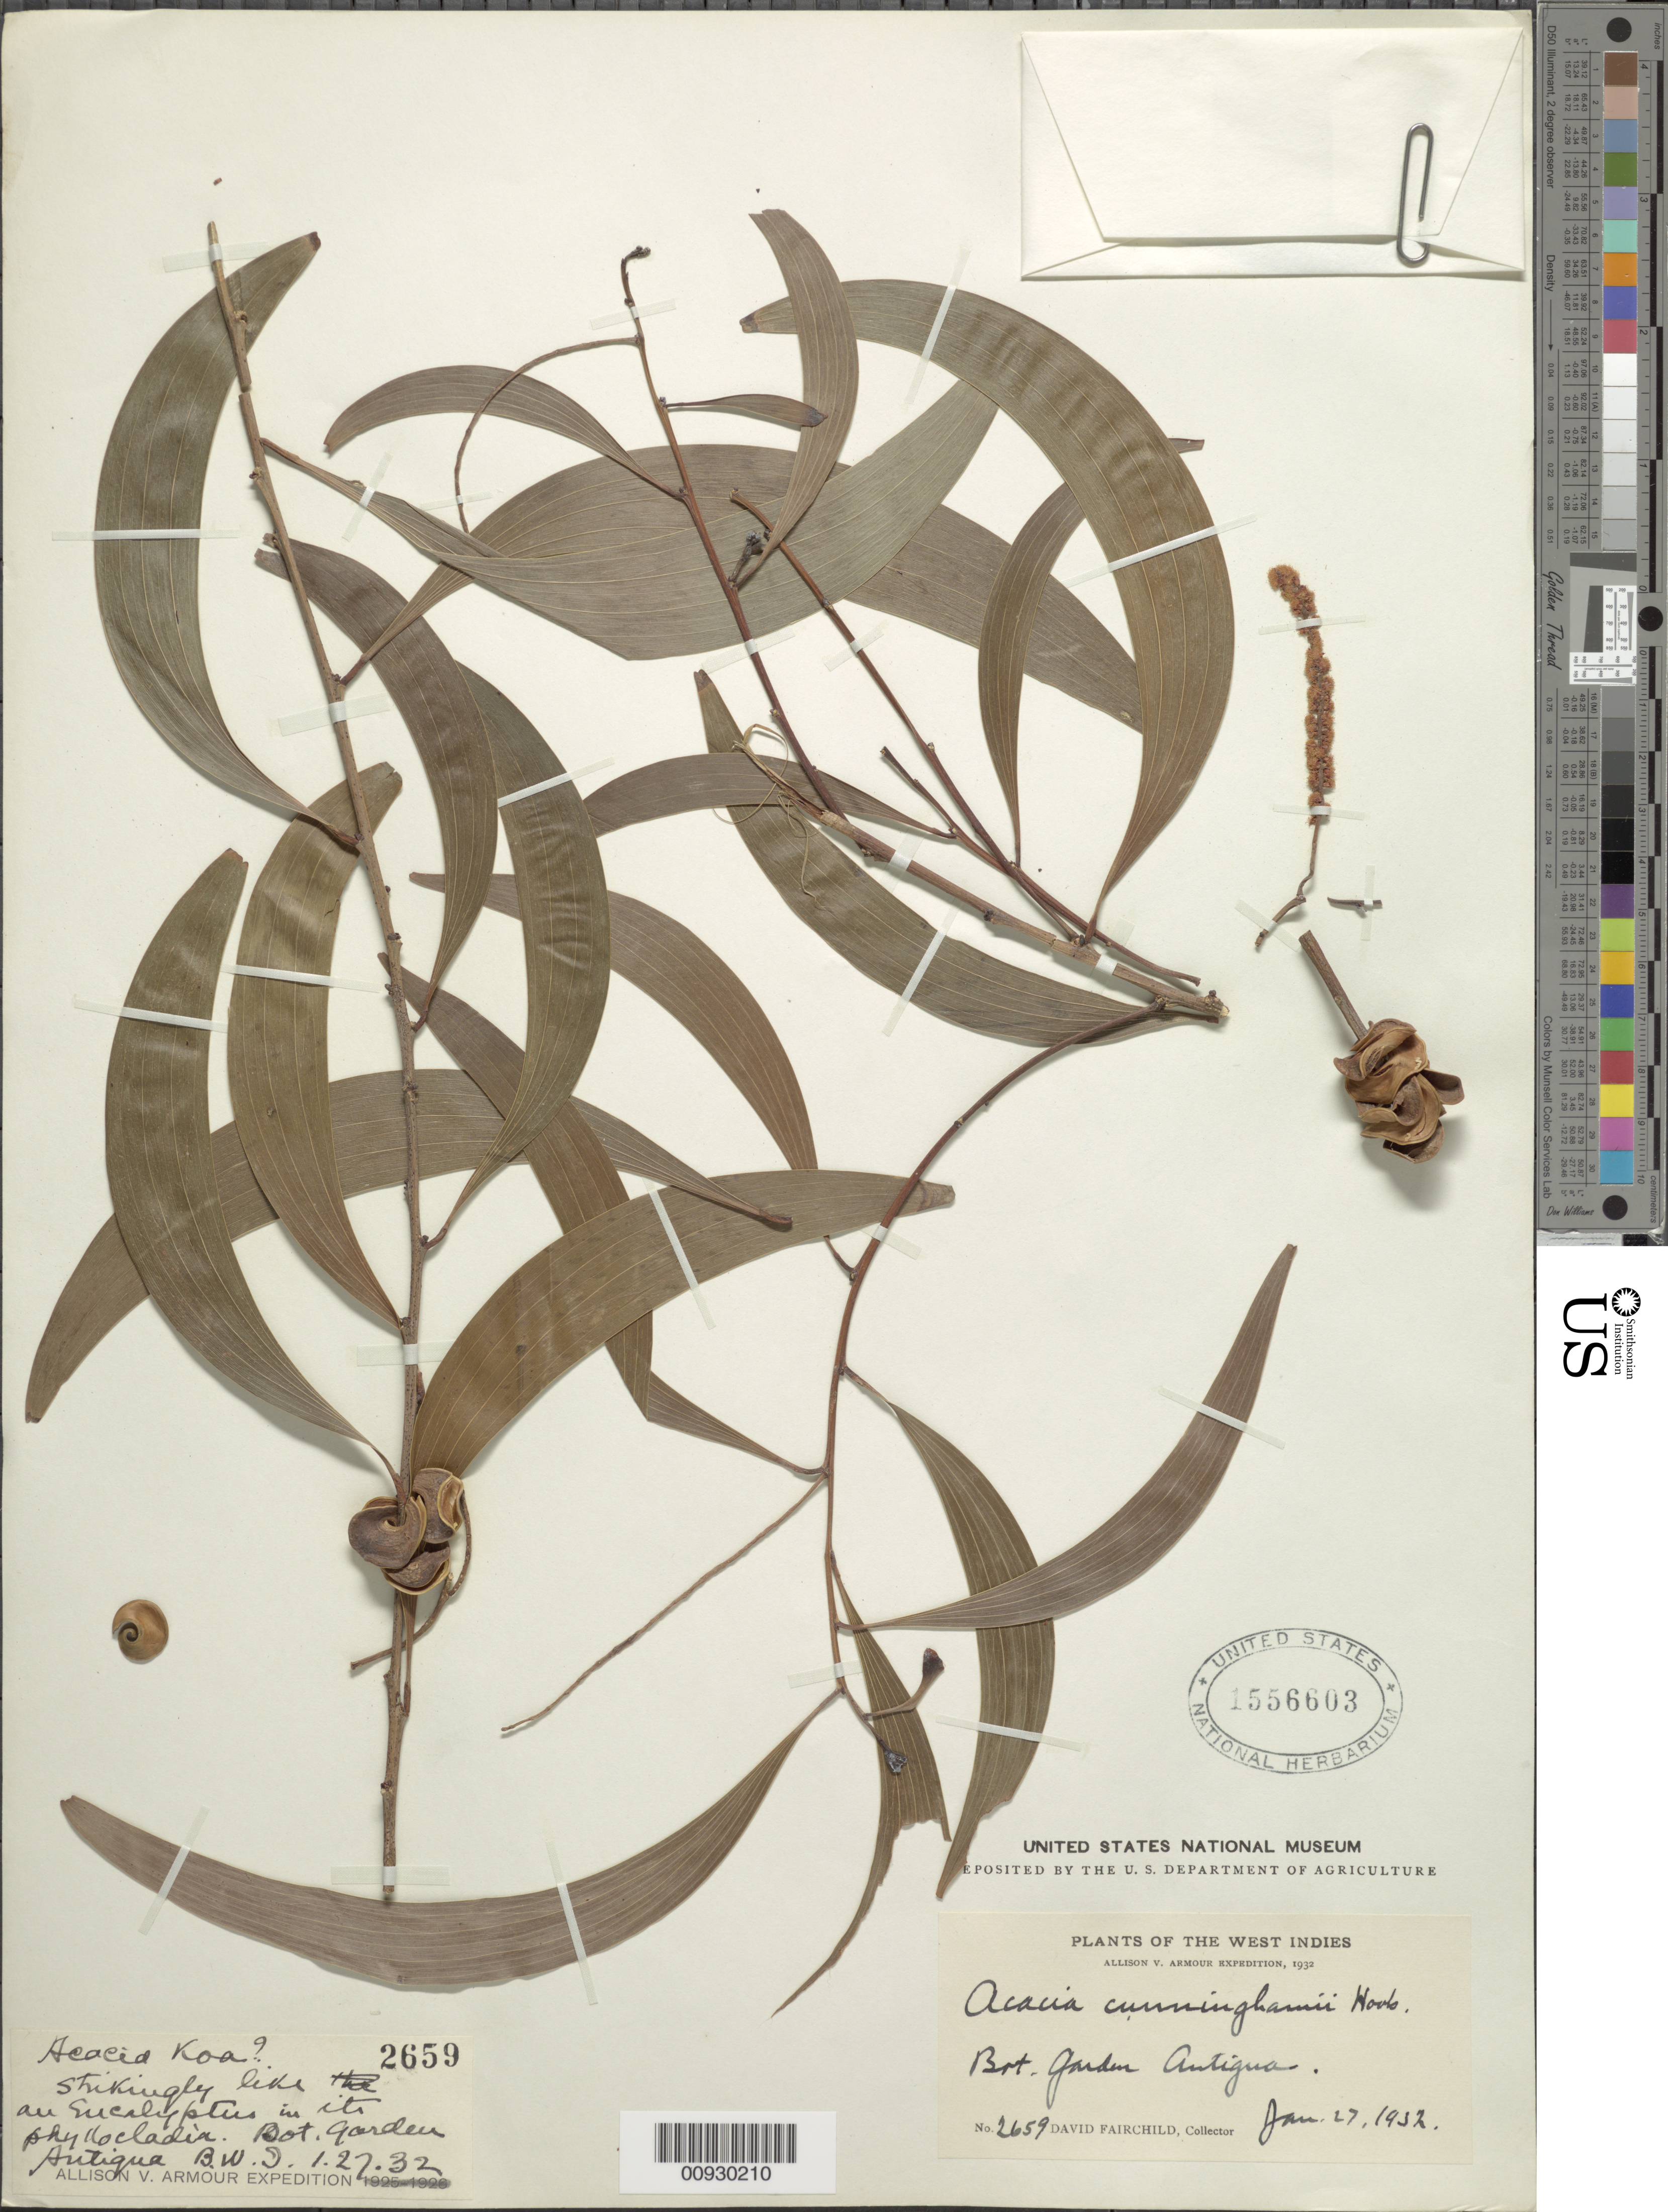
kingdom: Plantae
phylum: Tracheophyta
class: Magnoliopsida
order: Fabales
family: Fabaceae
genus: Acacia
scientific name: Acacia cunninghamii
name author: Hook.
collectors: D. Fairchild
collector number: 2659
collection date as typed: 27 Jan 1932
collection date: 1932-01-27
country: Antigua and Barbuda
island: Antigua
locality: Botanical Garden Antigua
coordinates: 0 N, 0 E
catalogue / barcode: US 1556603